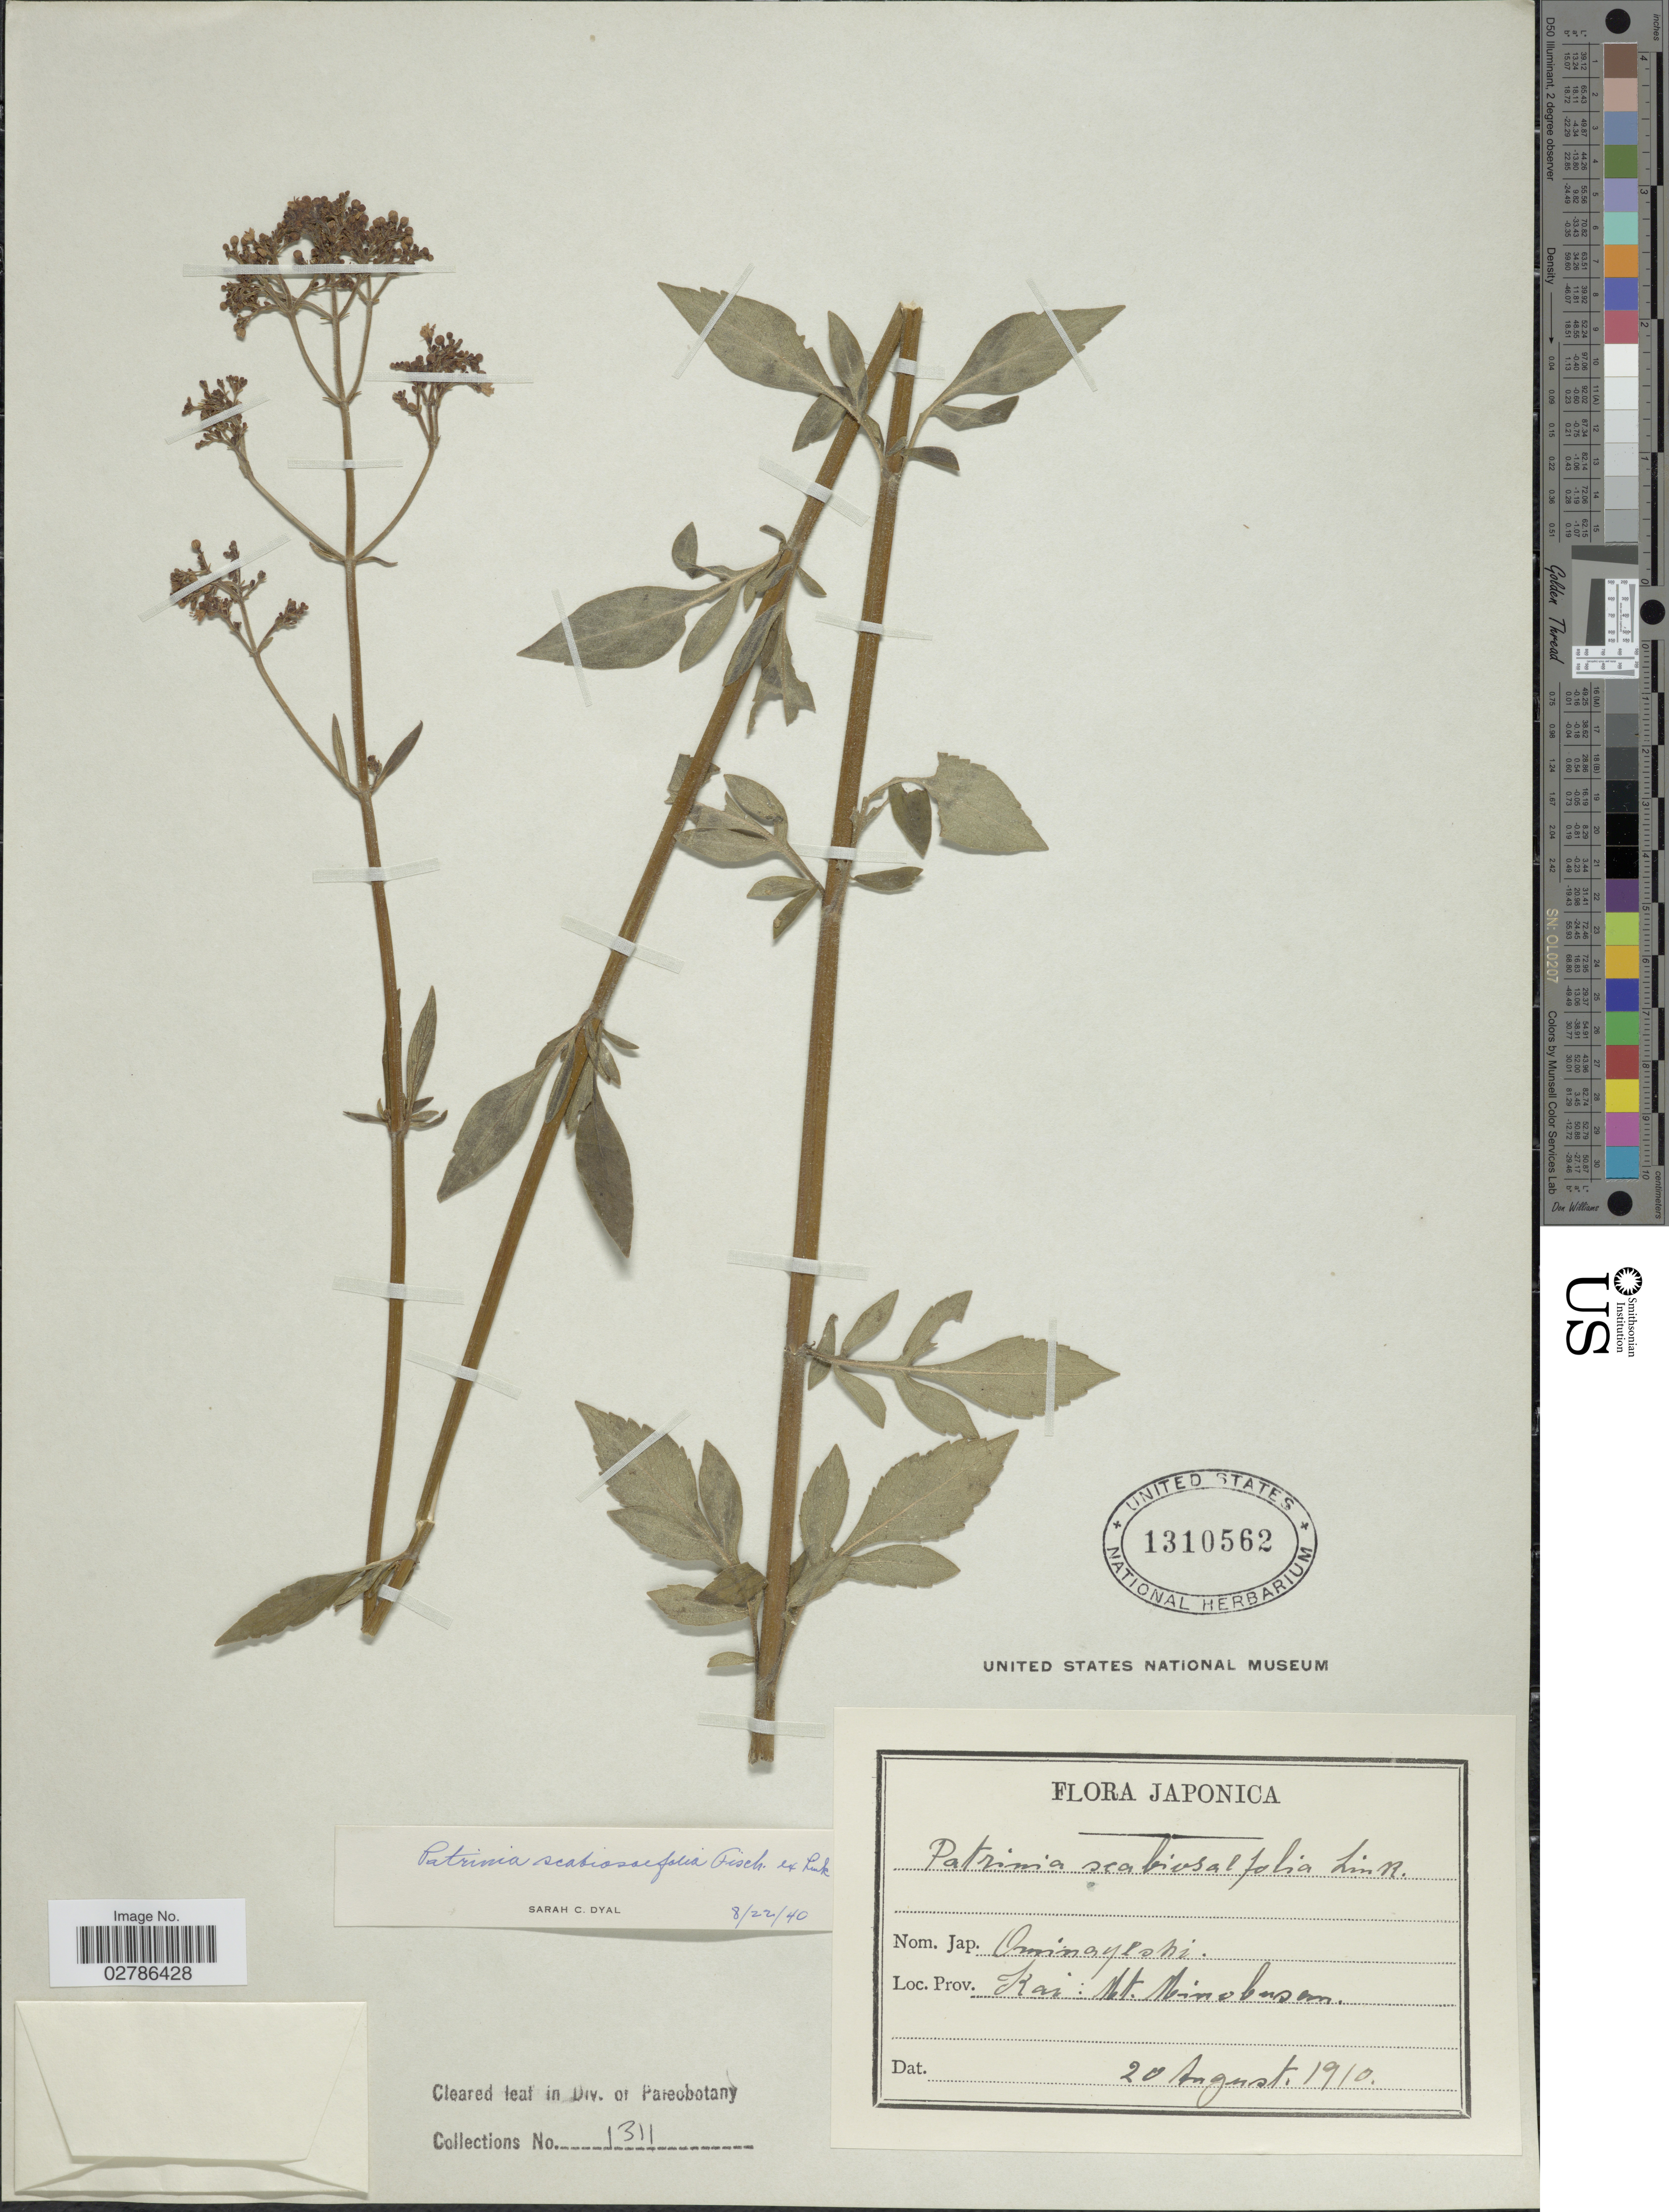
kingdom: Plantae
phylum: Tracheophyta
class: Magnoliopsida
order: Dipsacales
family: Caprifoliaceae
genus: Patrinia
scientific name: Patrinia scabiosifolia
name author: Link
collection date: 1910-08-20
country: Japan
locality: Kai, Mt. Tsukubasan.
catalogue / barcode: US 1310562